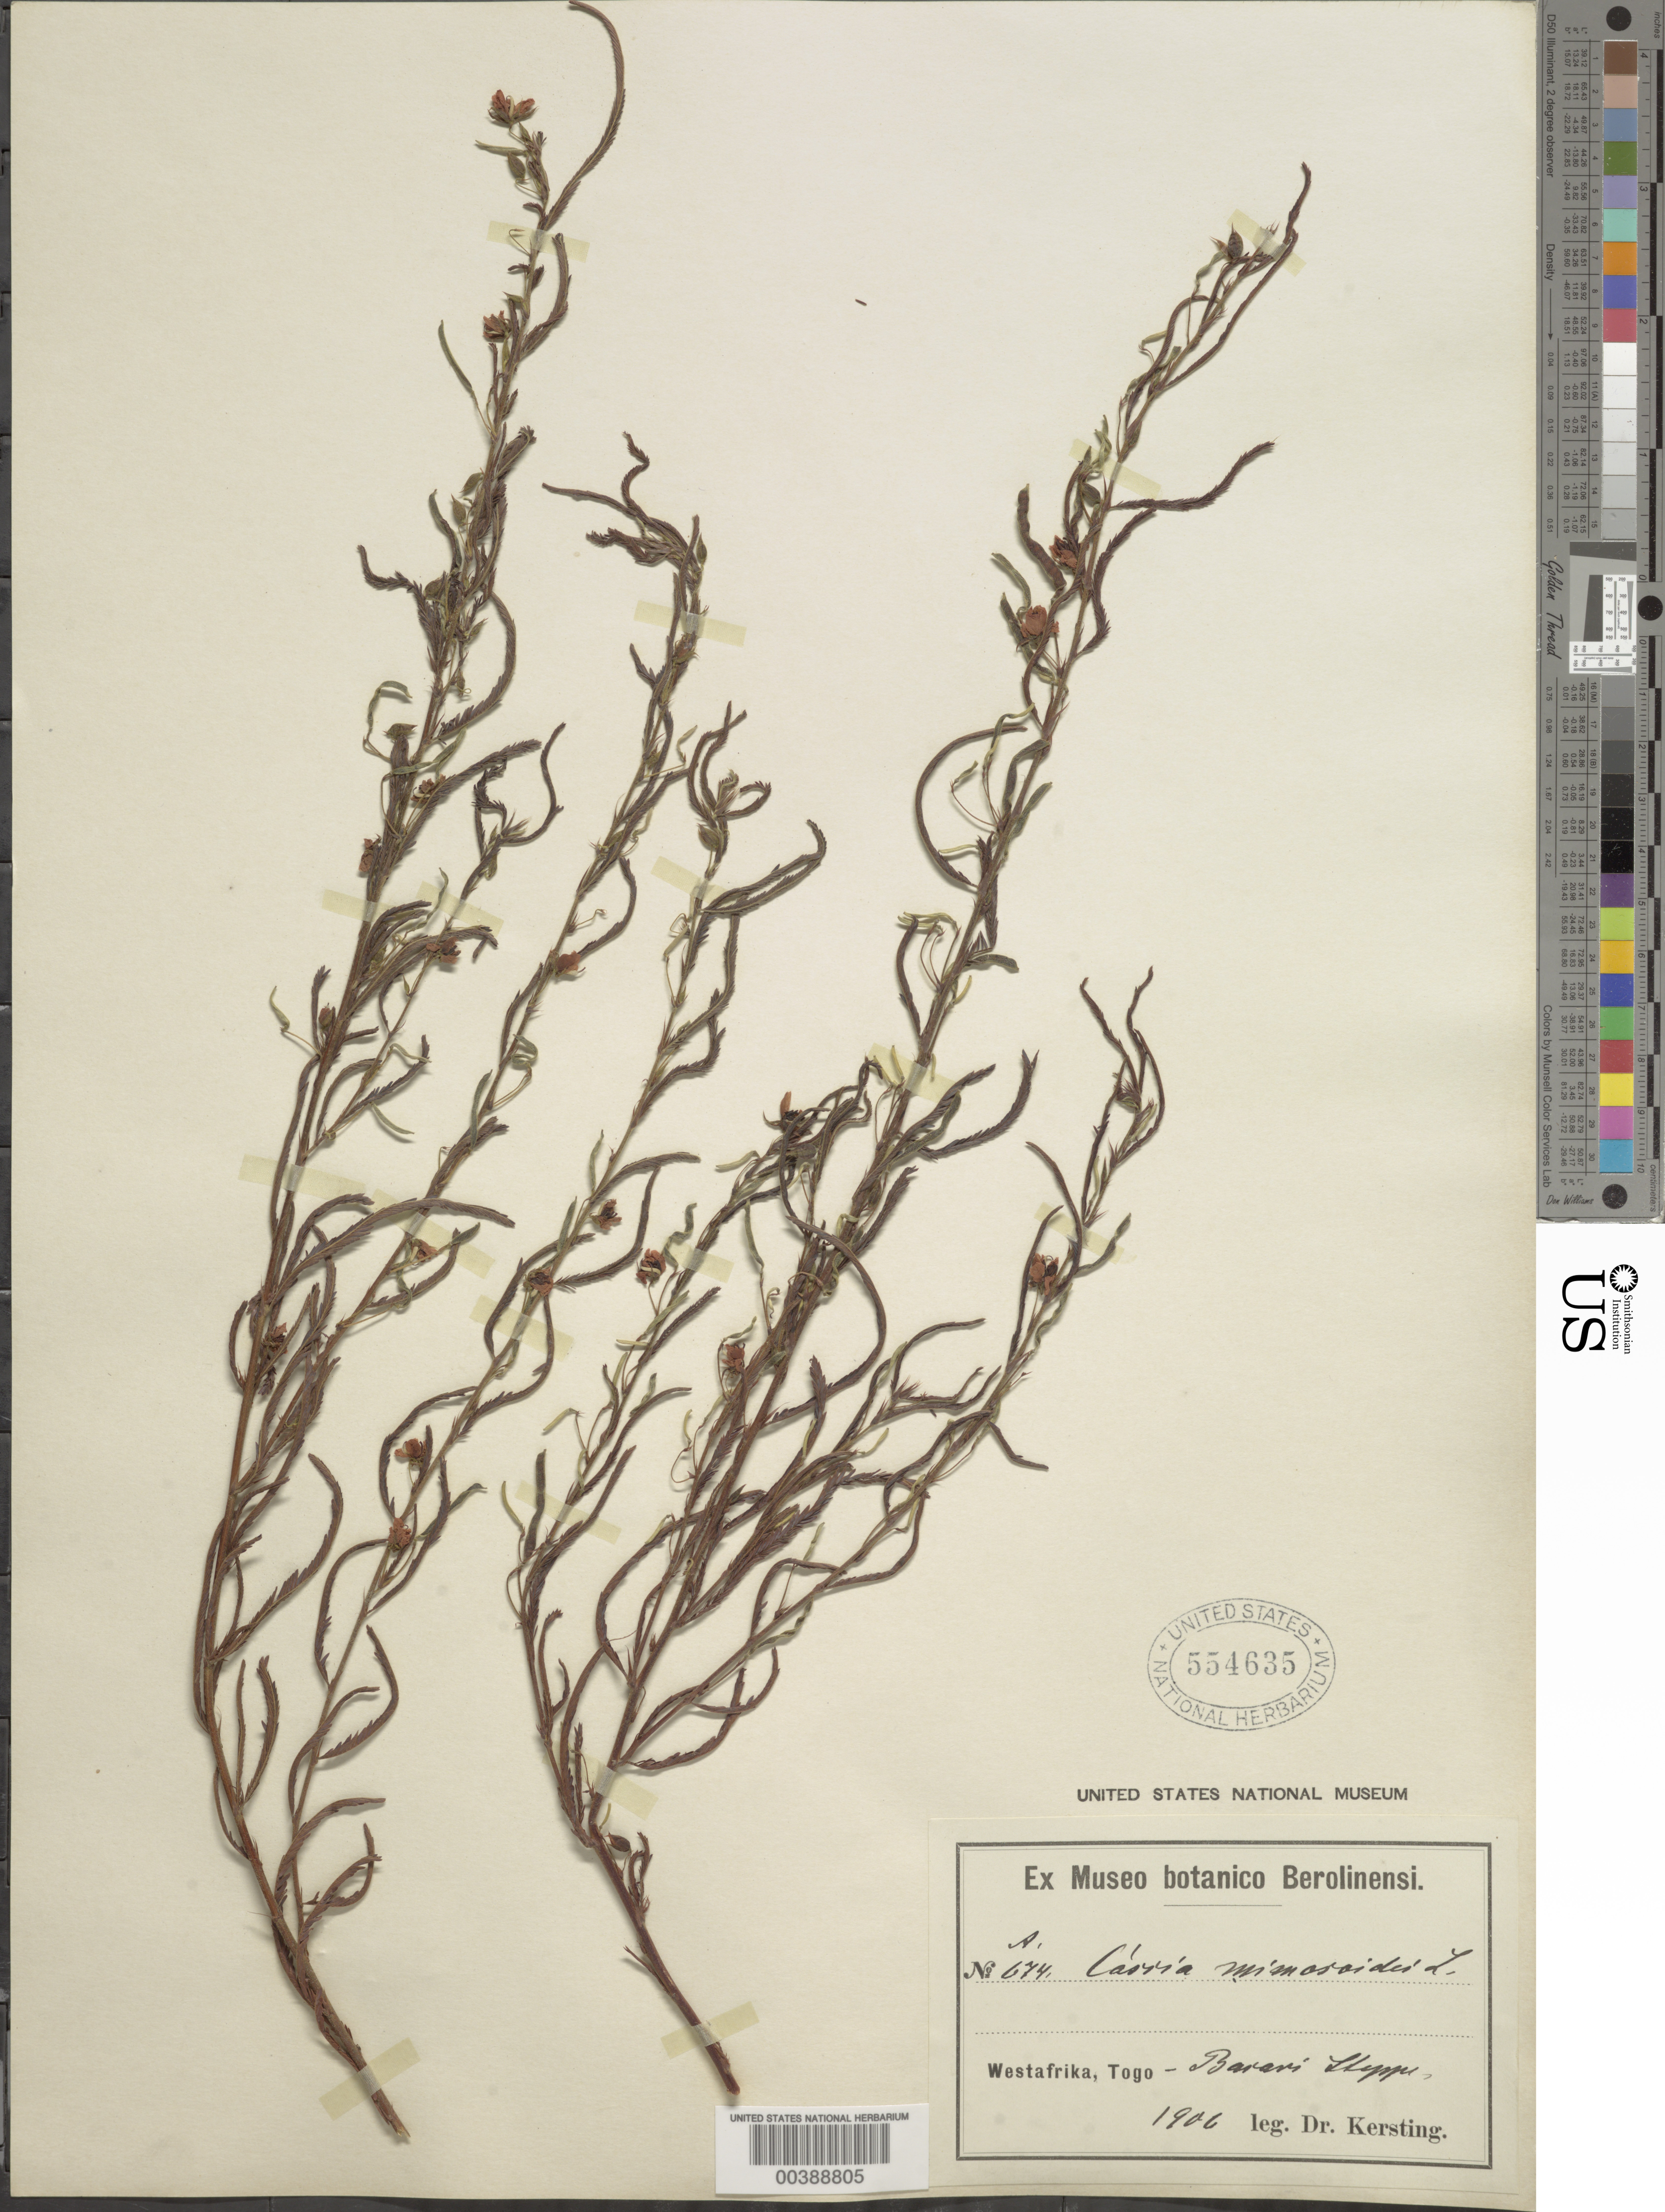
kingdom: Plantae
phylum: Tracheophyta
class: Magnoliopsida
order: Fabales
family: Fabaceae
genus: Chamaecrista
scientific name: Chamaecrista mimosoides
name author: (L.) Greene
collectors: -. Kersting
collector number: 674a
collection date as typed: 1906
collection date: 1906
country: Togo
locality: Barari steppu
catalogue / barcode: US 554635